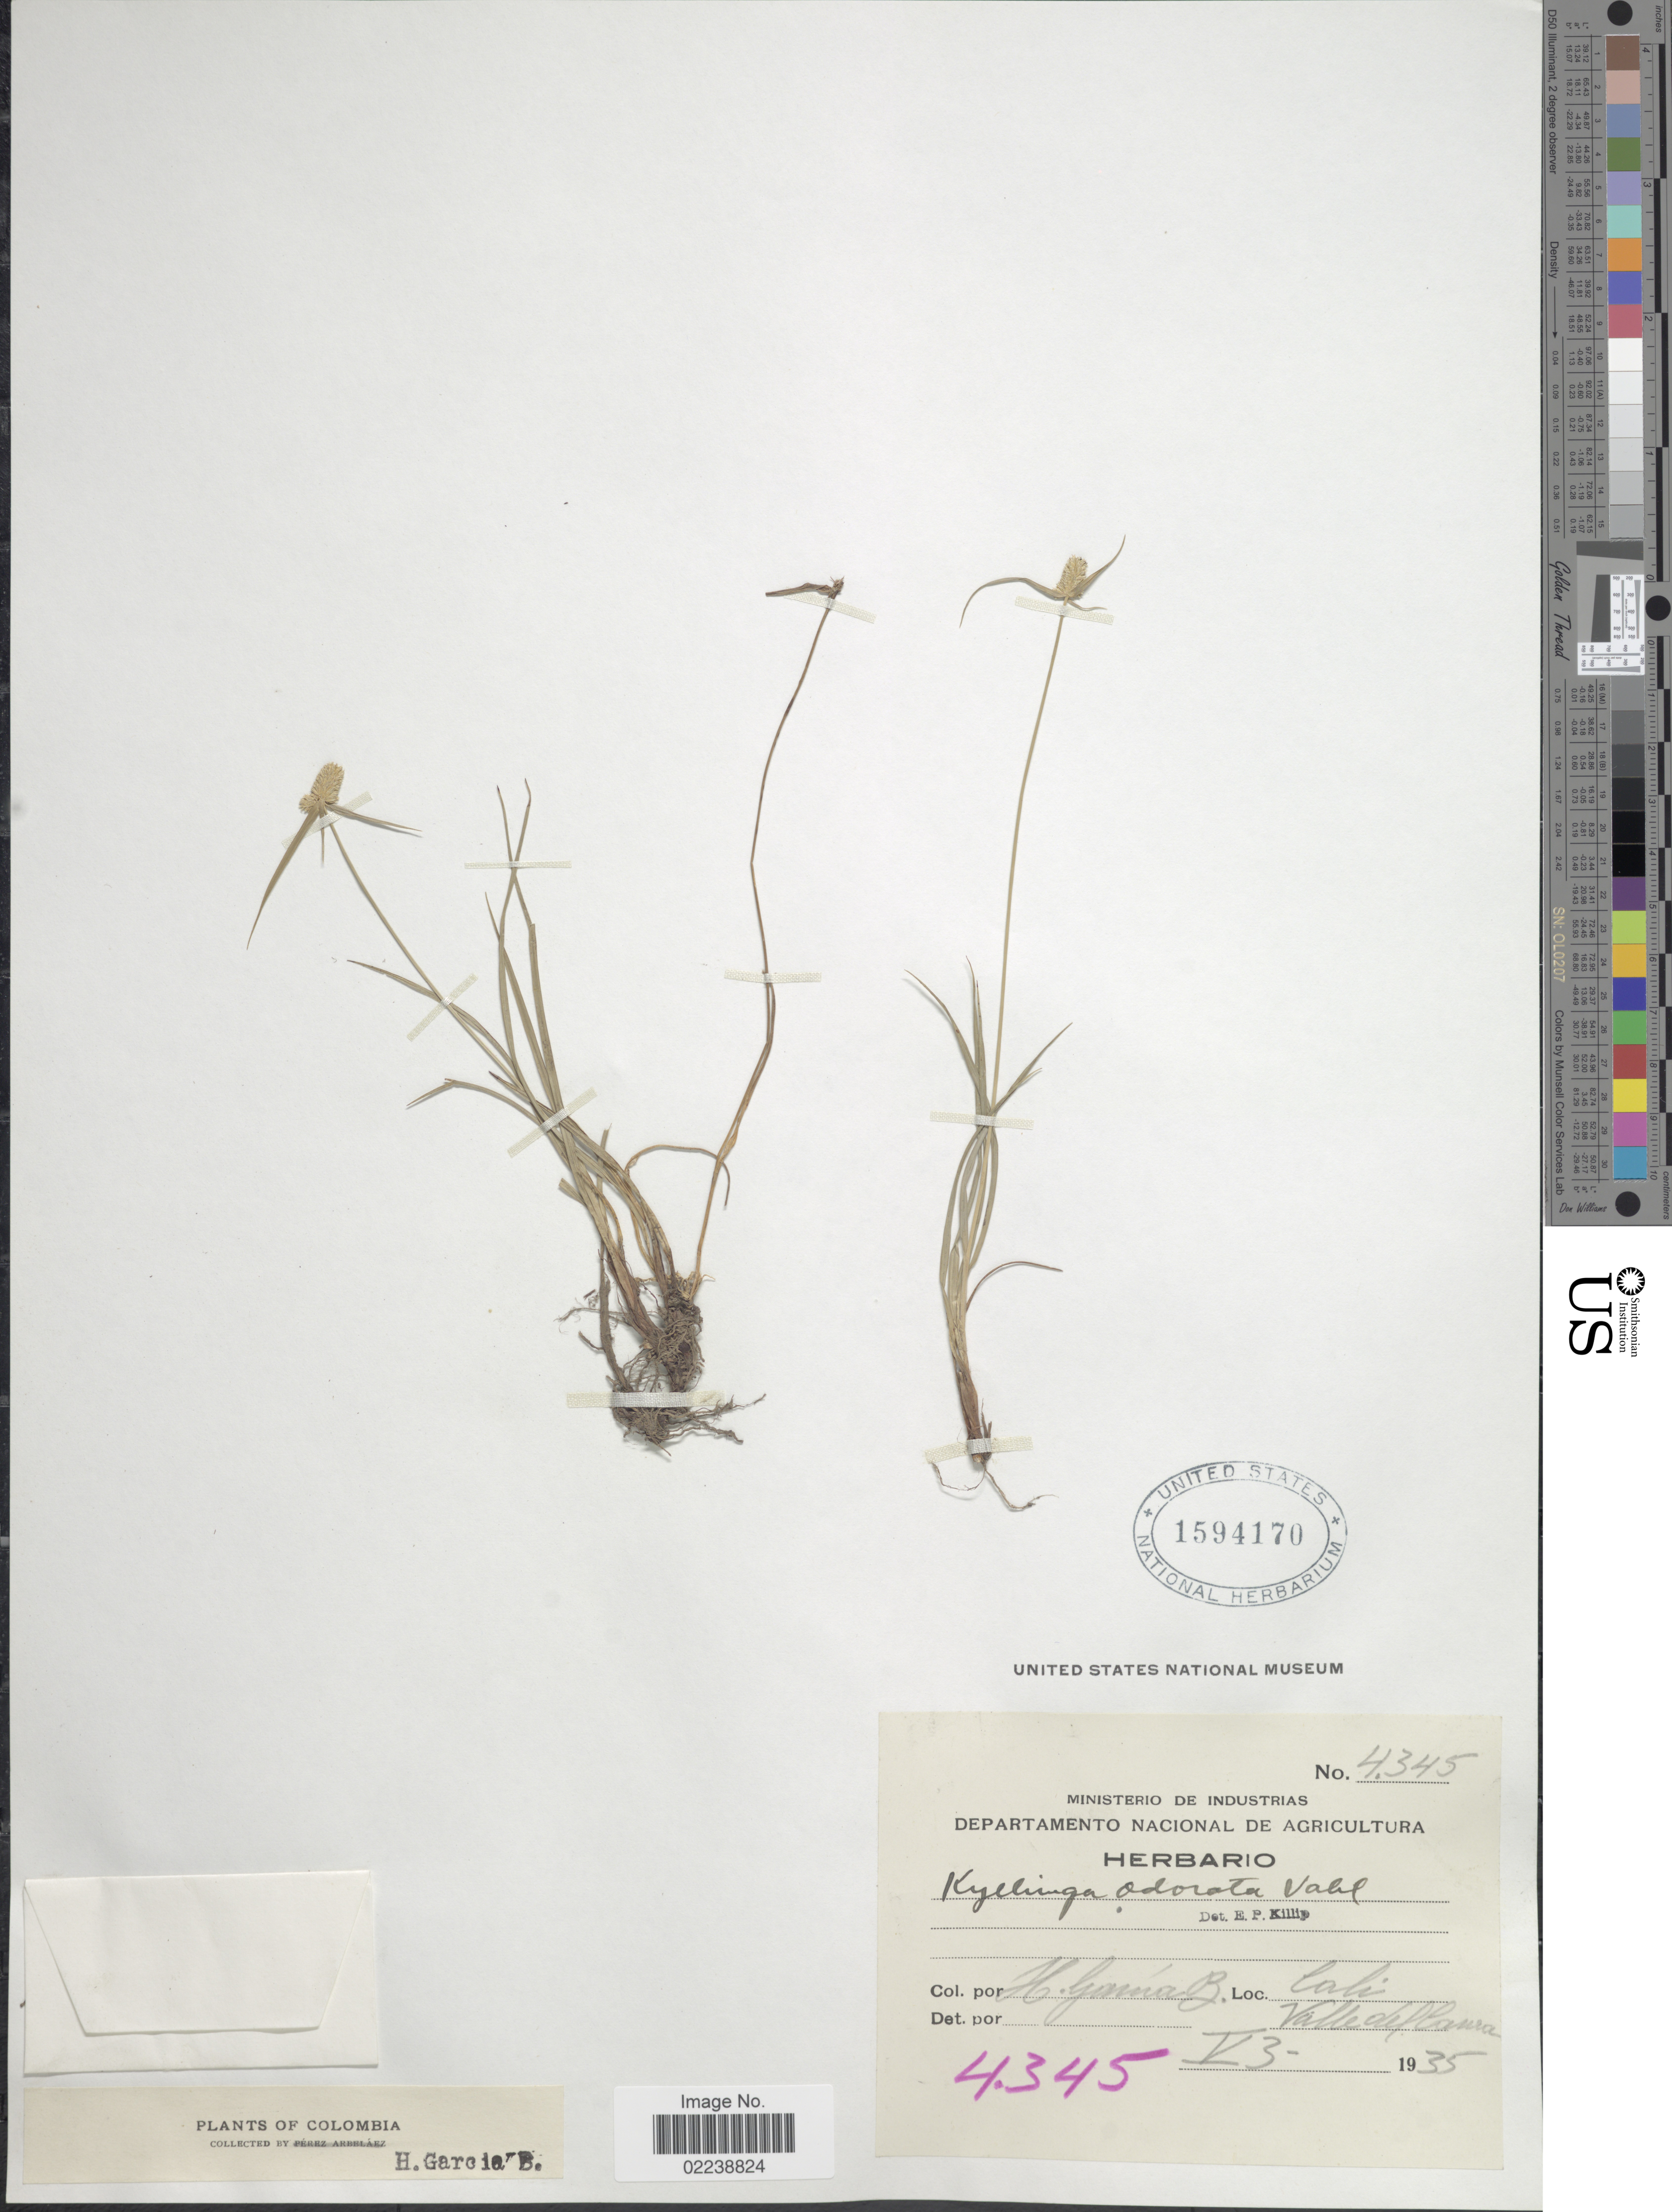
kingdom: Plantae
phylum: Tracheophyta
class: Liliopsida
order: Poales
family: Cyperaceae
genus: Cyperus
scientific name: Cyperus sesquiflorus subsp. sesquiflorus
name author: (Torr.) Mattf. & Kük.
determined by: Strong, M. T., (US), Smithsonian Institution - National Museum of Natural History (UNITED STATES)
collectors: H. Gama B.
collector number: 4345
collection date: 1935-05-03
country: Colombia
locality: Cali, Valle de Cauca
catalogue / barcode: US 1594170